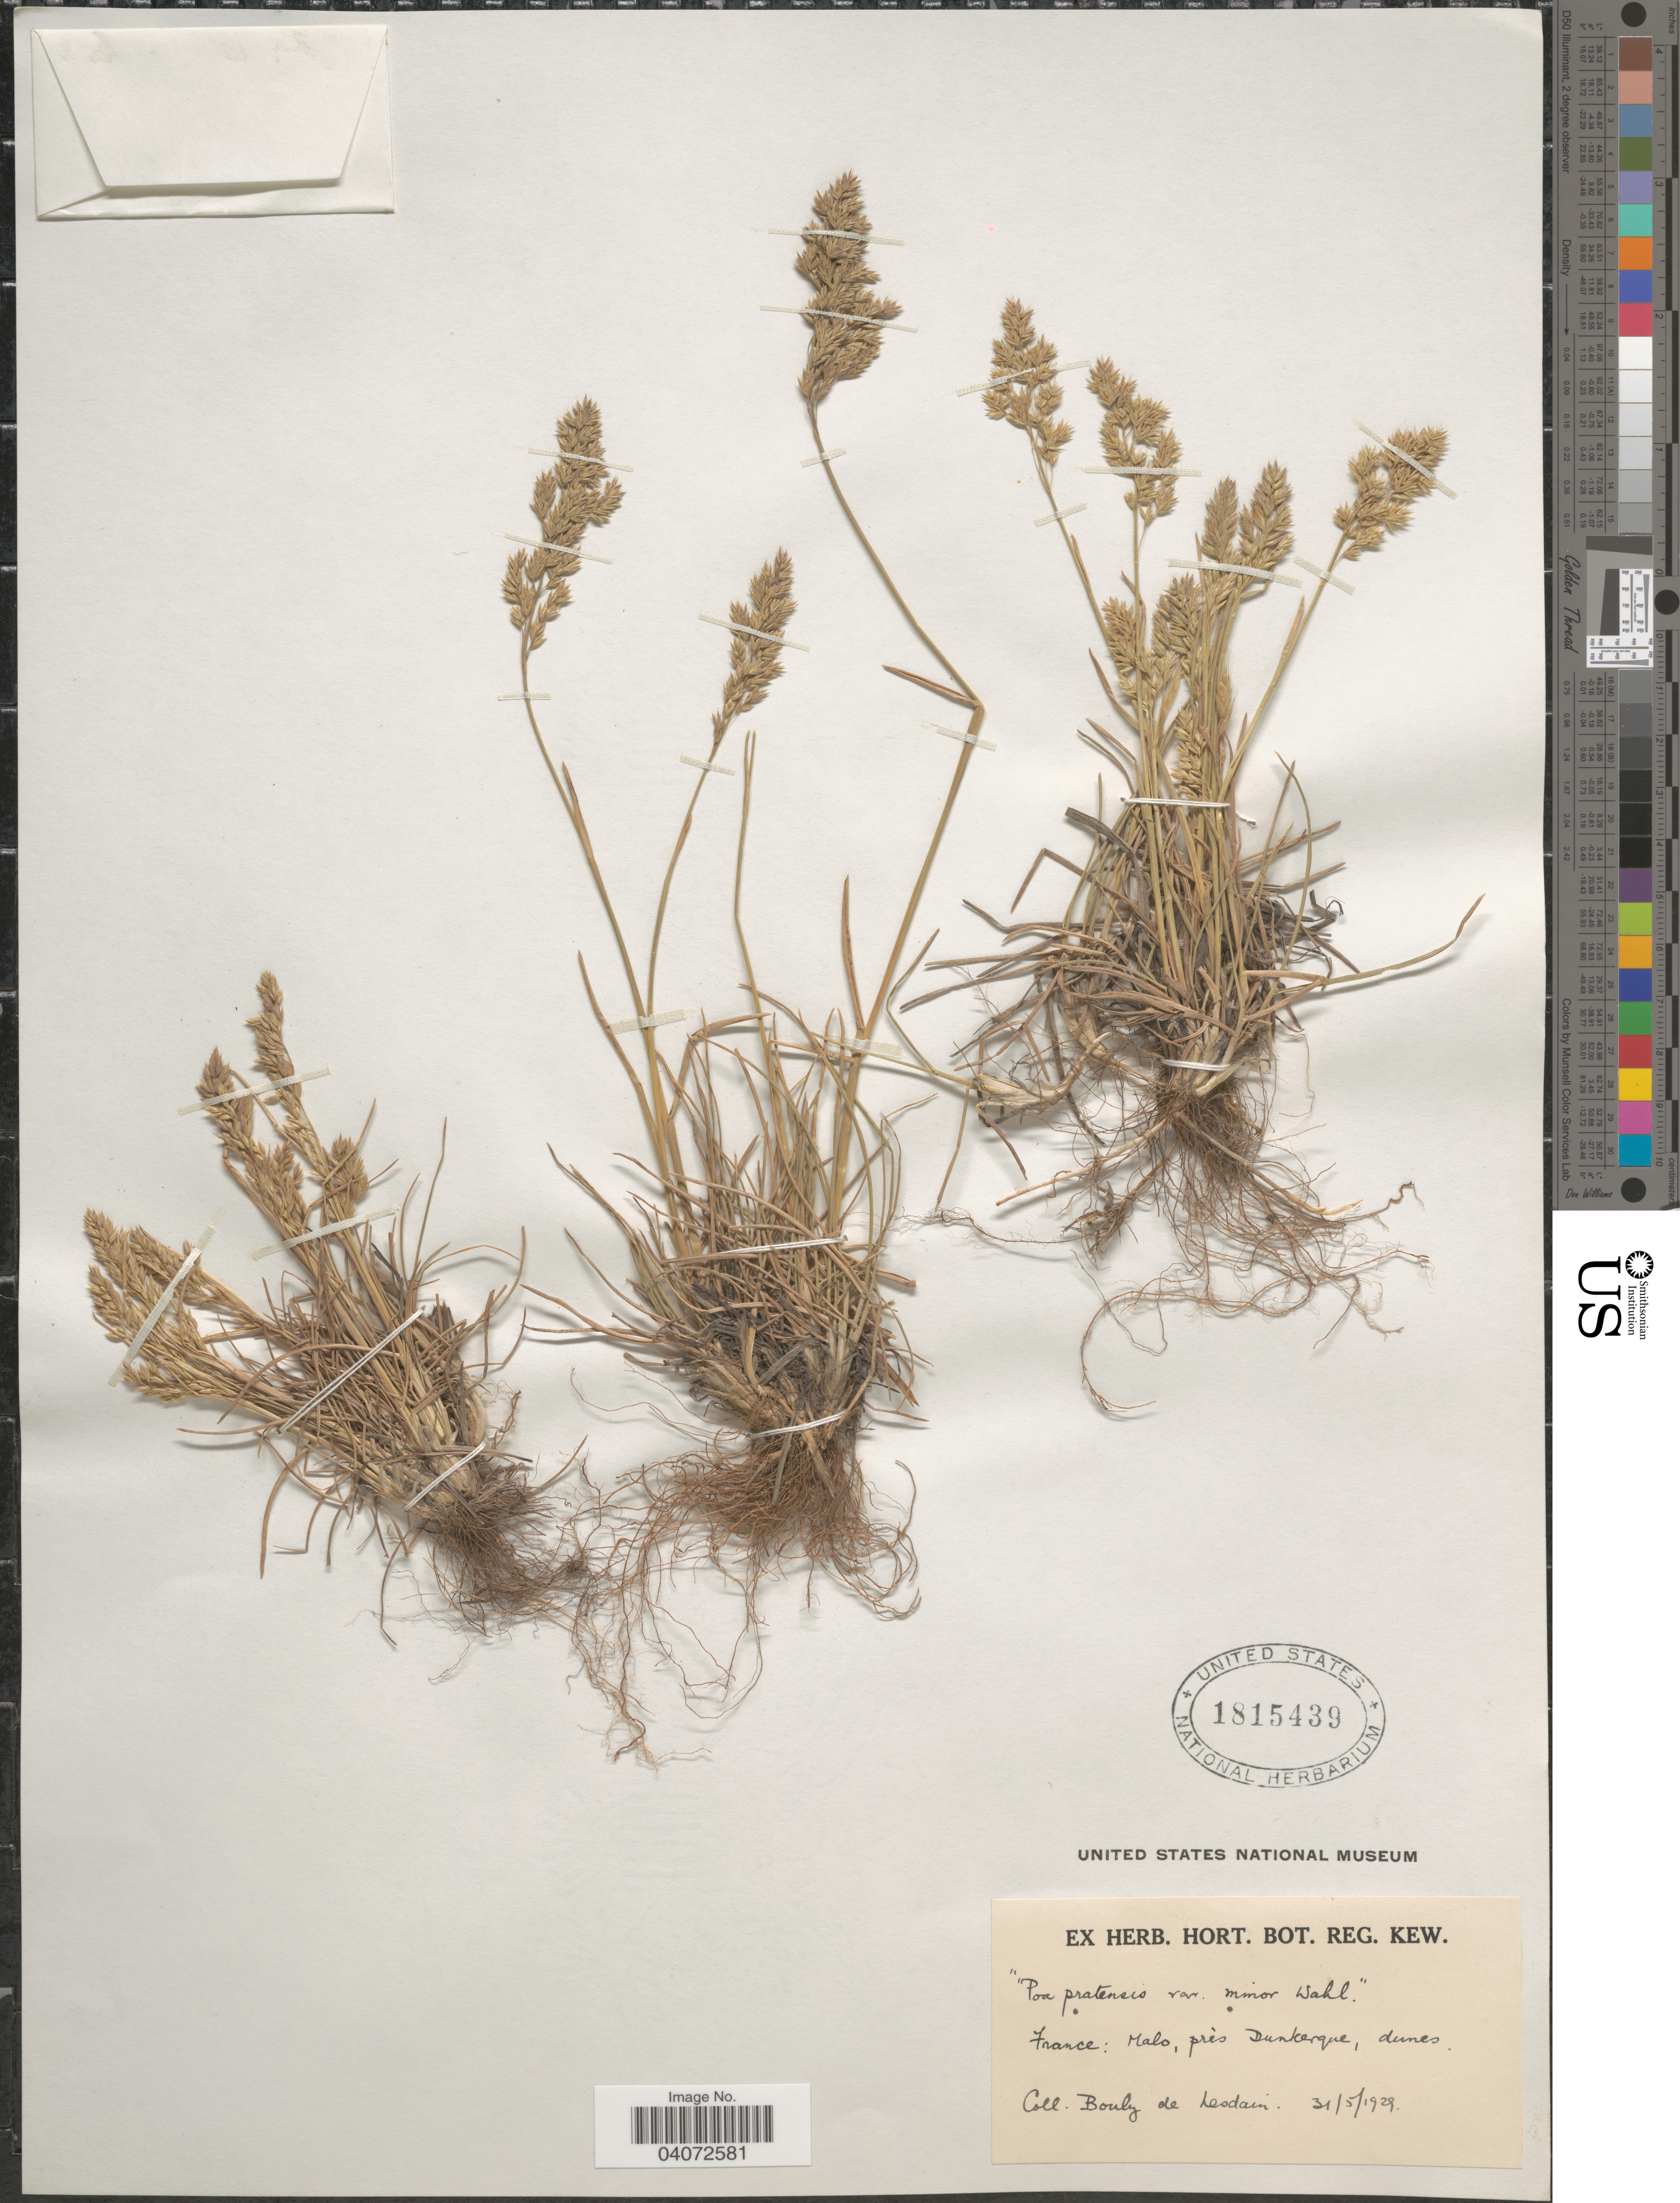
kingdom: Plantae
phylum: Tracheophyta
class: Liliopsida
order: Poales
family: Poaceae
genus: Poa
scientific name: Poa pratensis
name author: L.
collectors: M. Bouly de Lesdain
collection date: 1929-05-31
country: France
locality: Malo, près Dunkerque, dunes.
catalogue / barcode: US 1815439